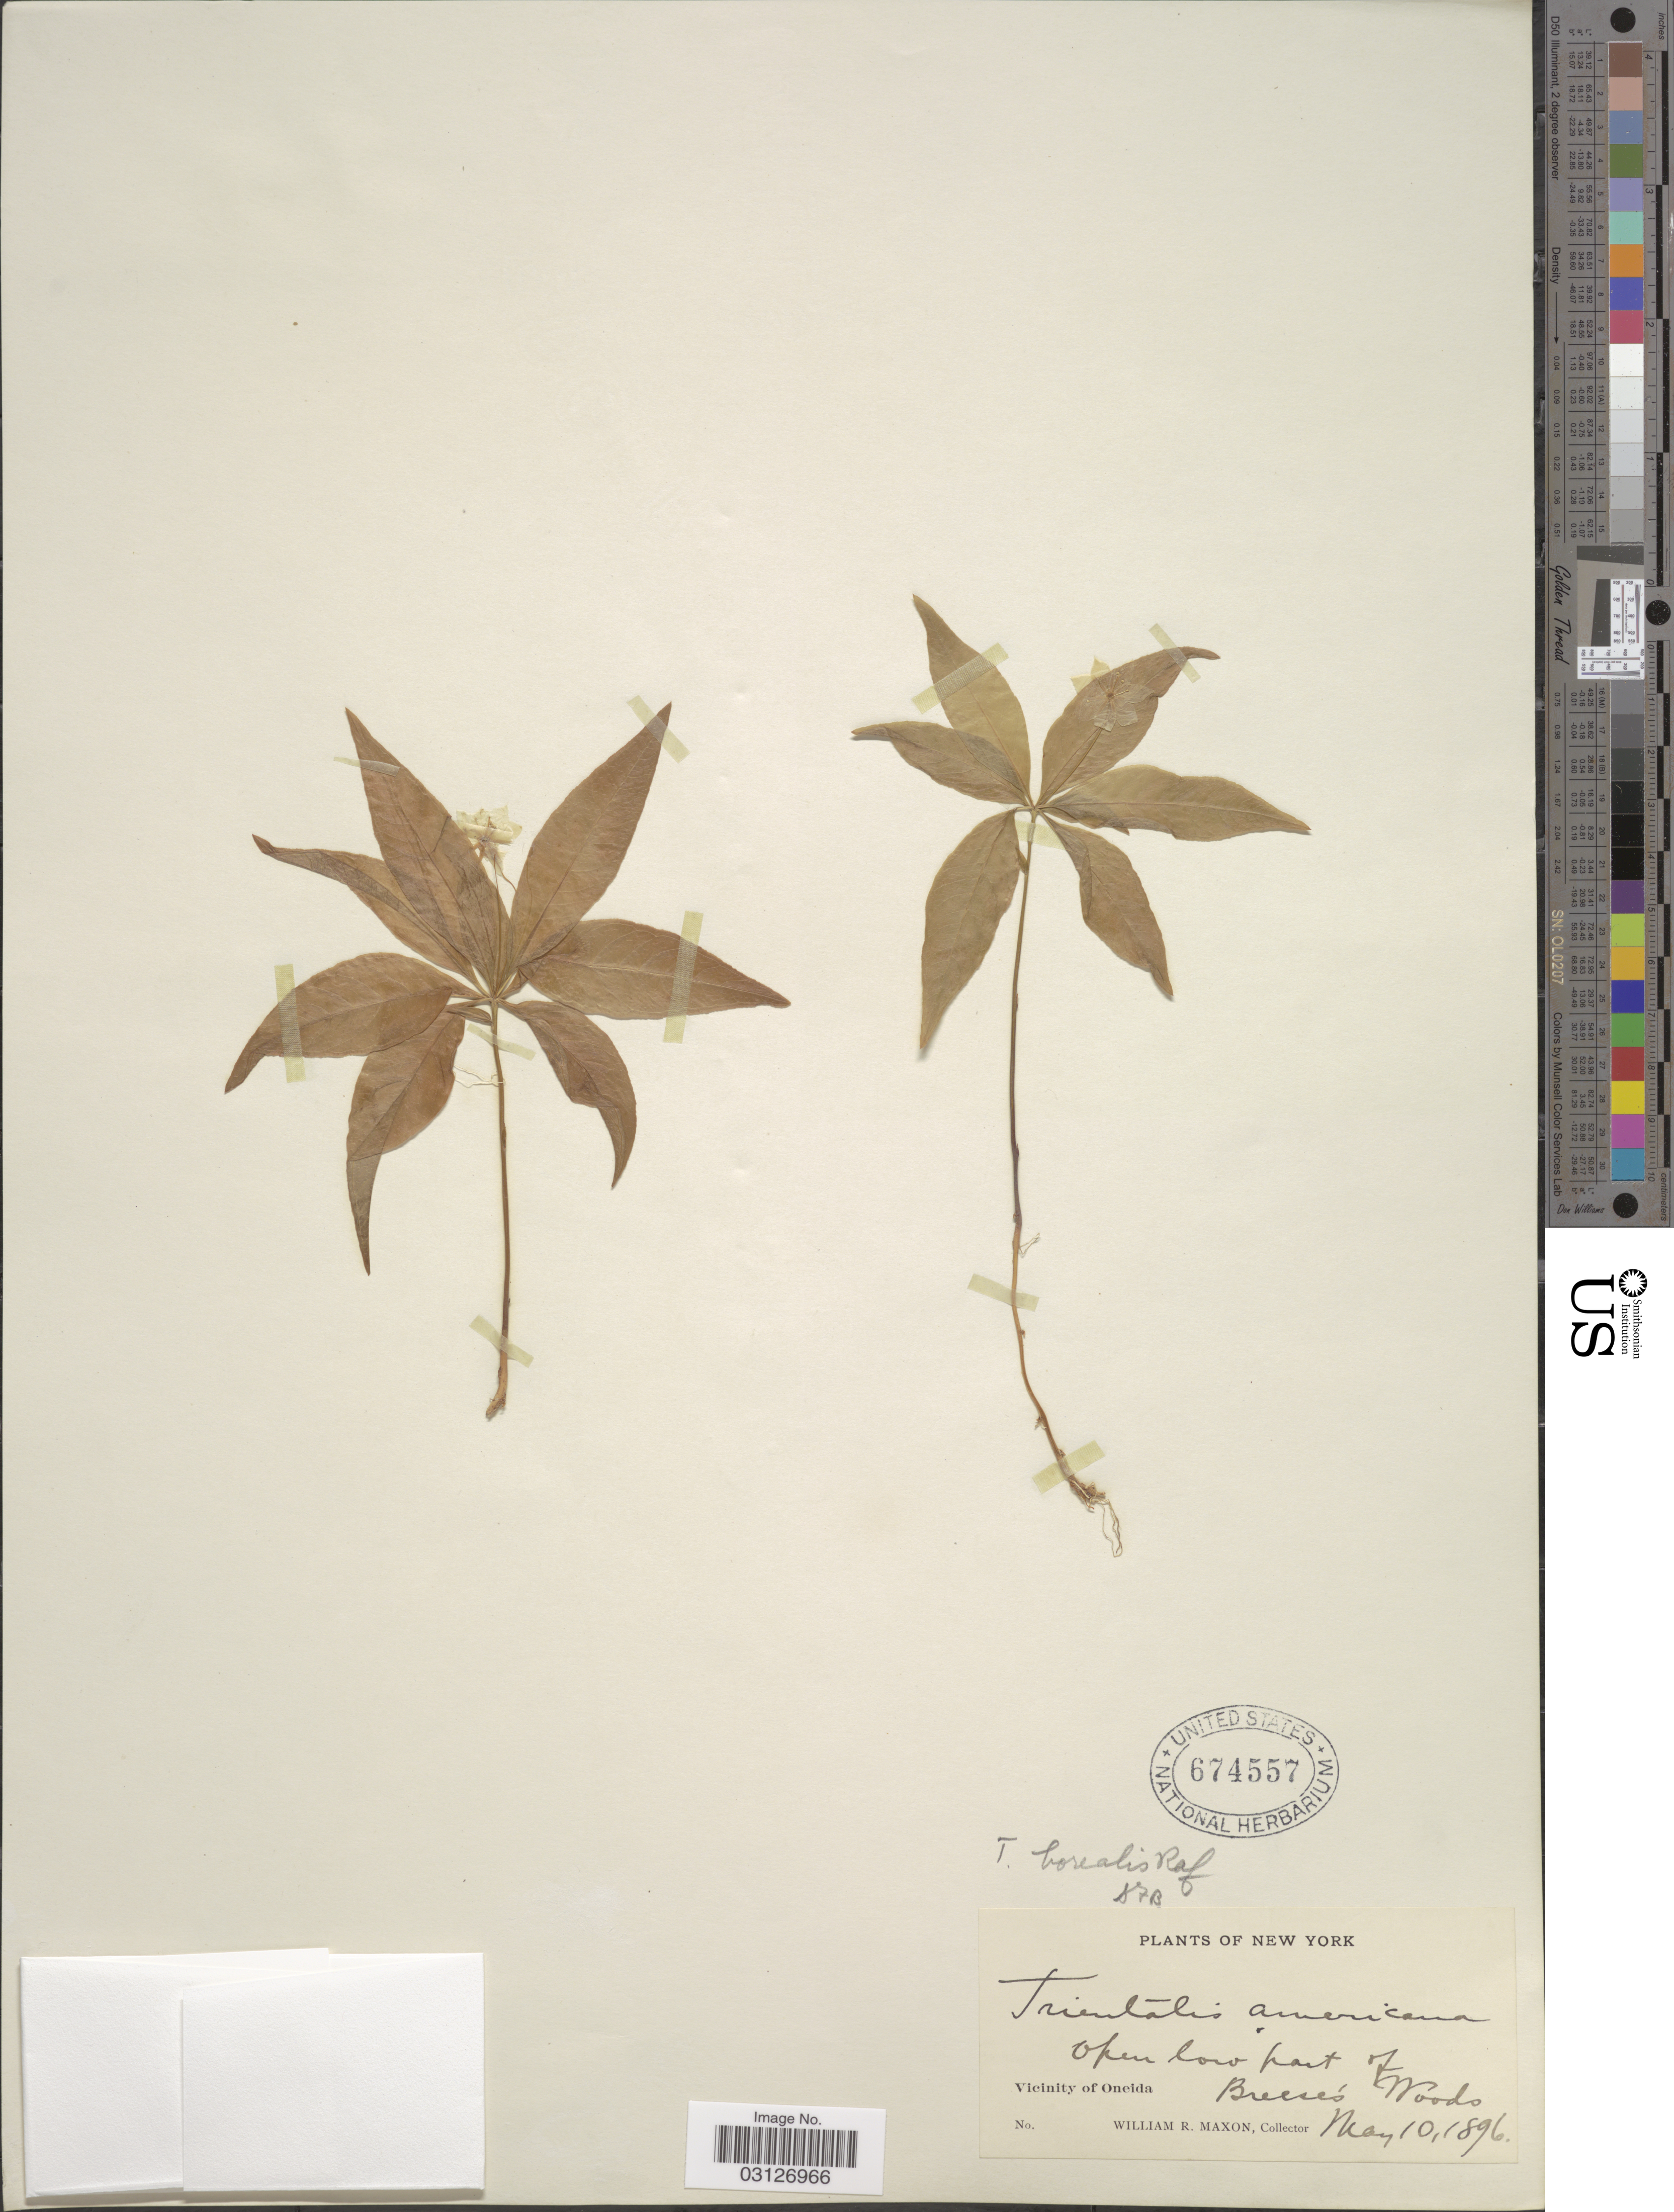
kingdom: Plantae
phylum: Tracheophyta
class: Magnoliopsida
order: Ericales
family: Primulaceae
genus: Trientalis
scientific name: Trientalis americana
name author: Pursh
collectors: W. R. Maxon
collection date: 1896-05-10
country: United States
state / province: New York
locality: Open low part of Breese's Woods. Vicinity of Oneida.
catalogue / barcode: US 674557